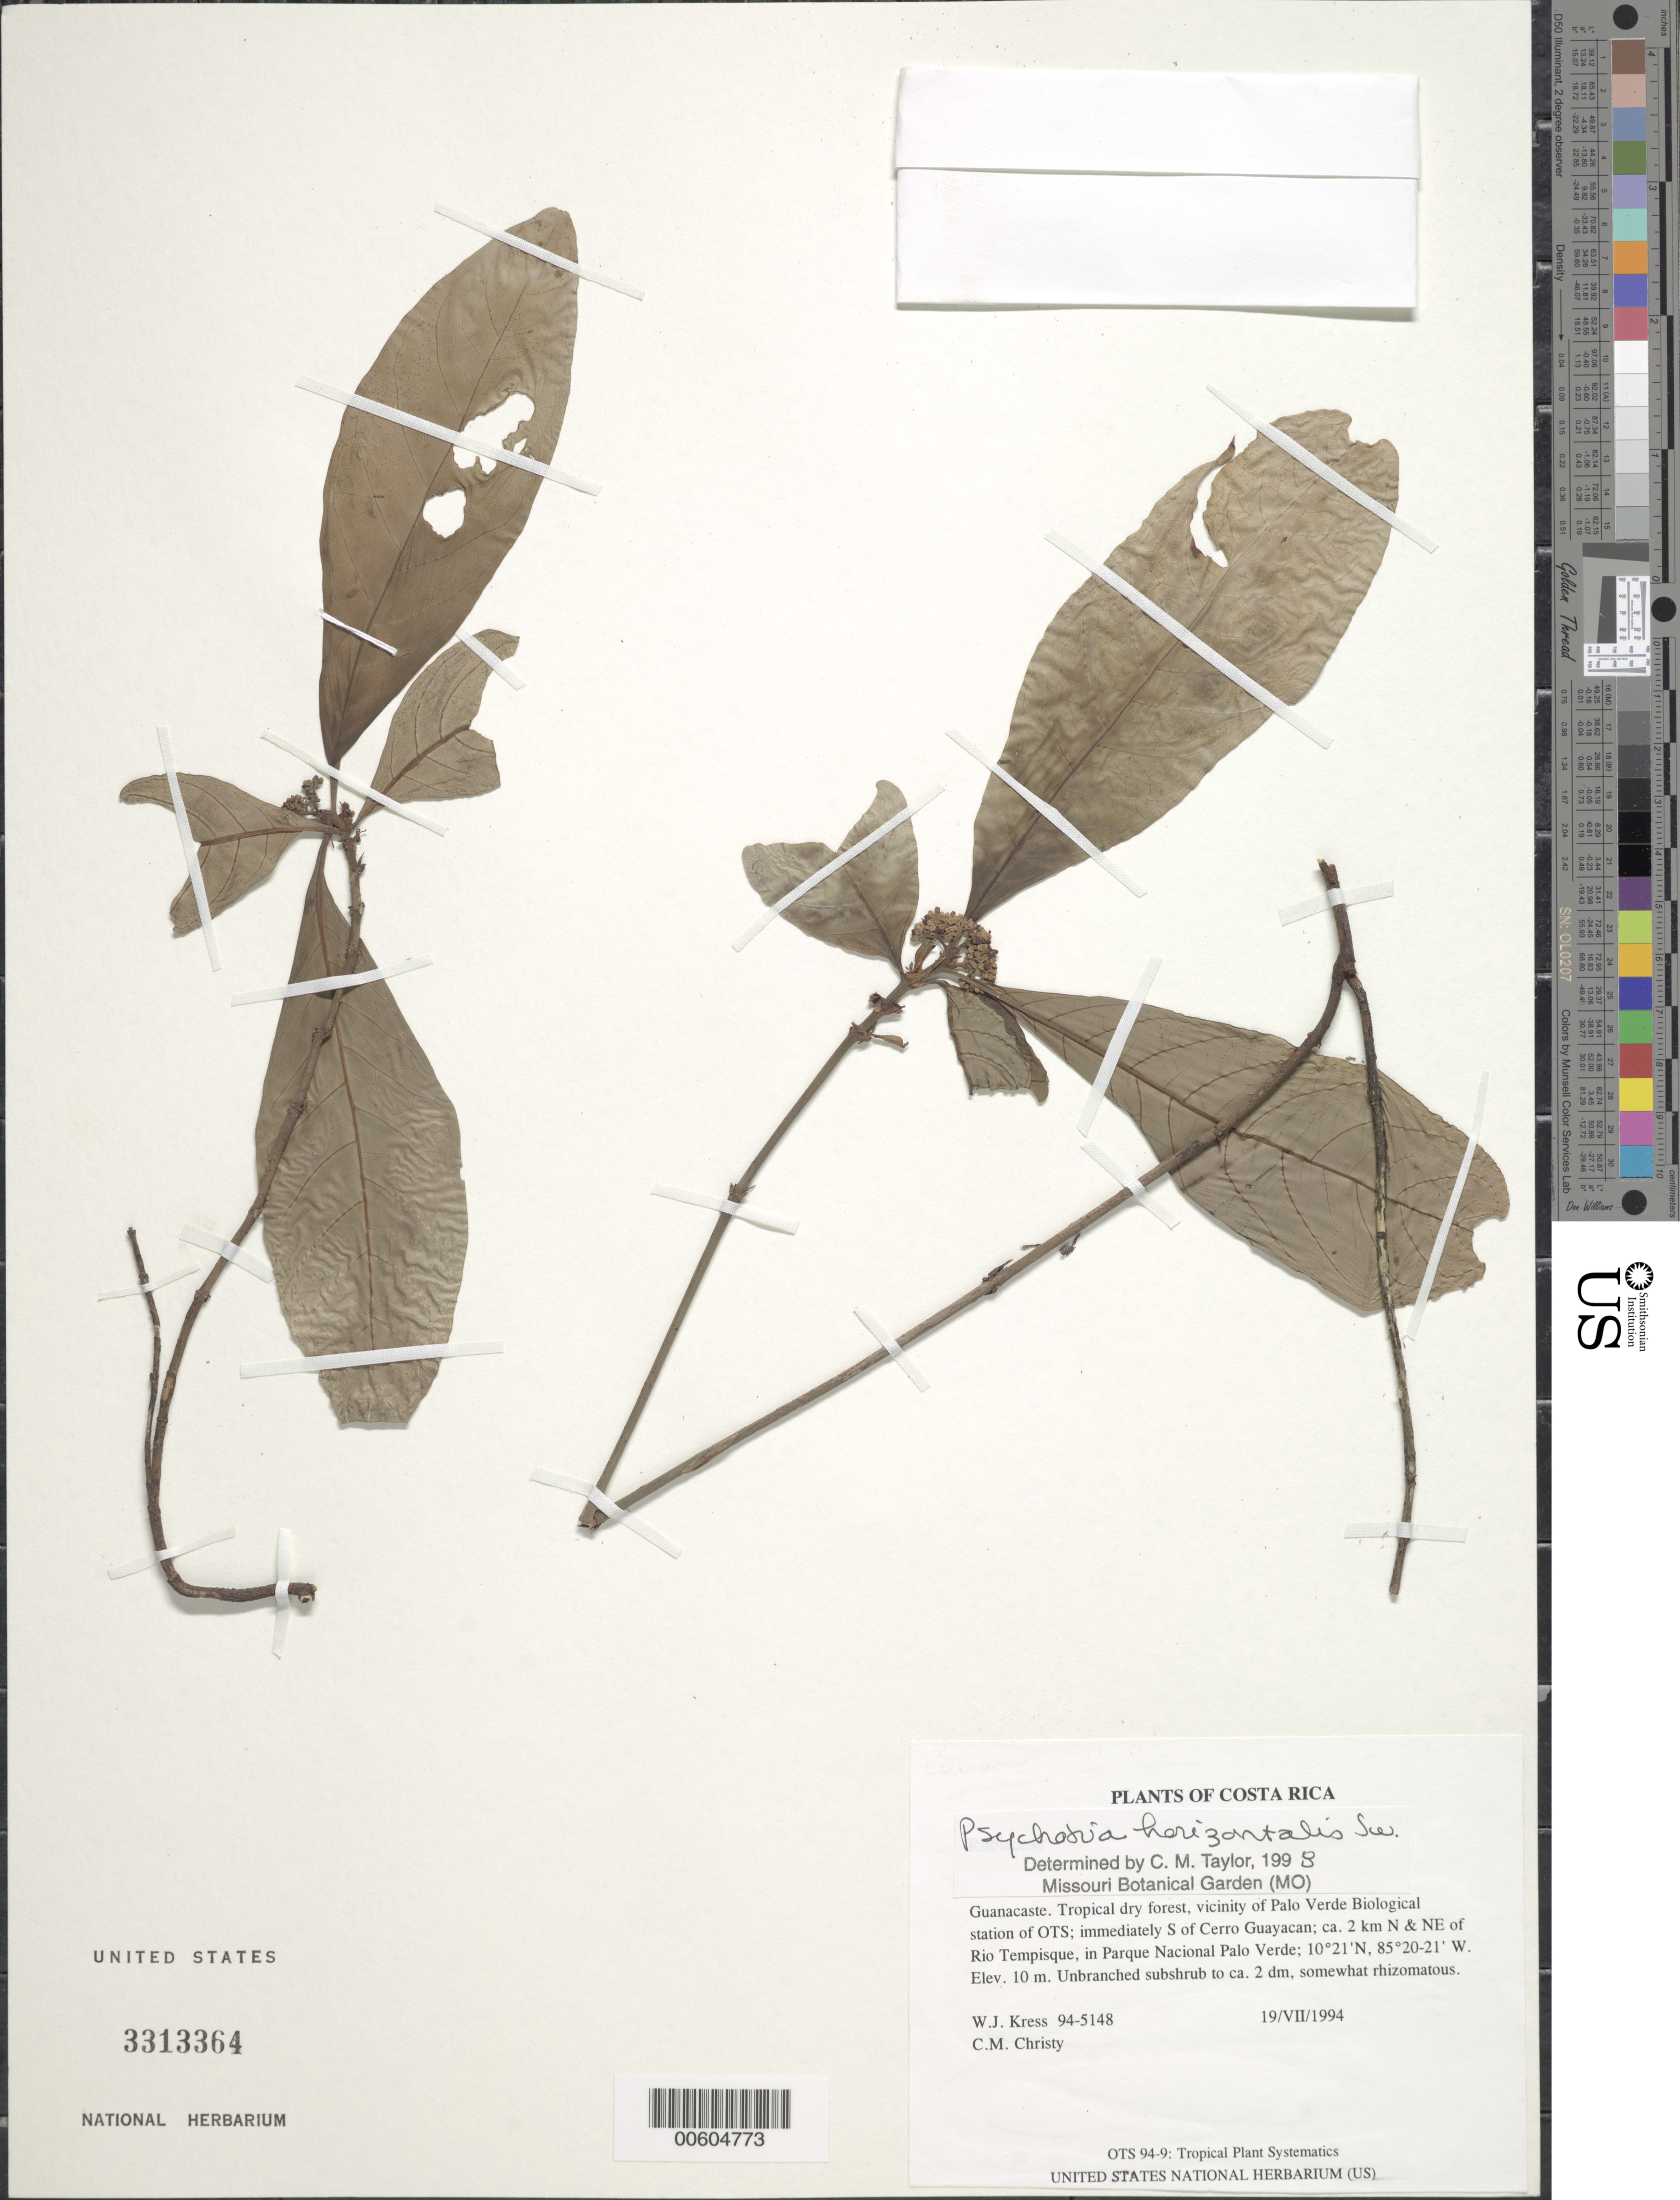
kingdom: Plantae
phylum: Tracheophyta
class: Magnoliopsida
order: Gentianales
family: Rubiaceae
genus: Psychotria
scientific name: Psychotria horizontalis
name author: Sw.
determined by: Taylor, Charlotte M.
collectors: W. J. Kress & C. M. Christy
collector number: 94-5148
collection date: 1994-07-19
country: Costa Rica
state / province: Guanacaste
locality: Tropical dry forest, vicinity of Palo Verde Biological station of OTS; immediately S of Cerro Guayacan; ca. 2 km N & NE of Rio Tempisque, in Parque Nacional Palo Verde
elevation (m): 10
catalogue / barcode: US 3313364